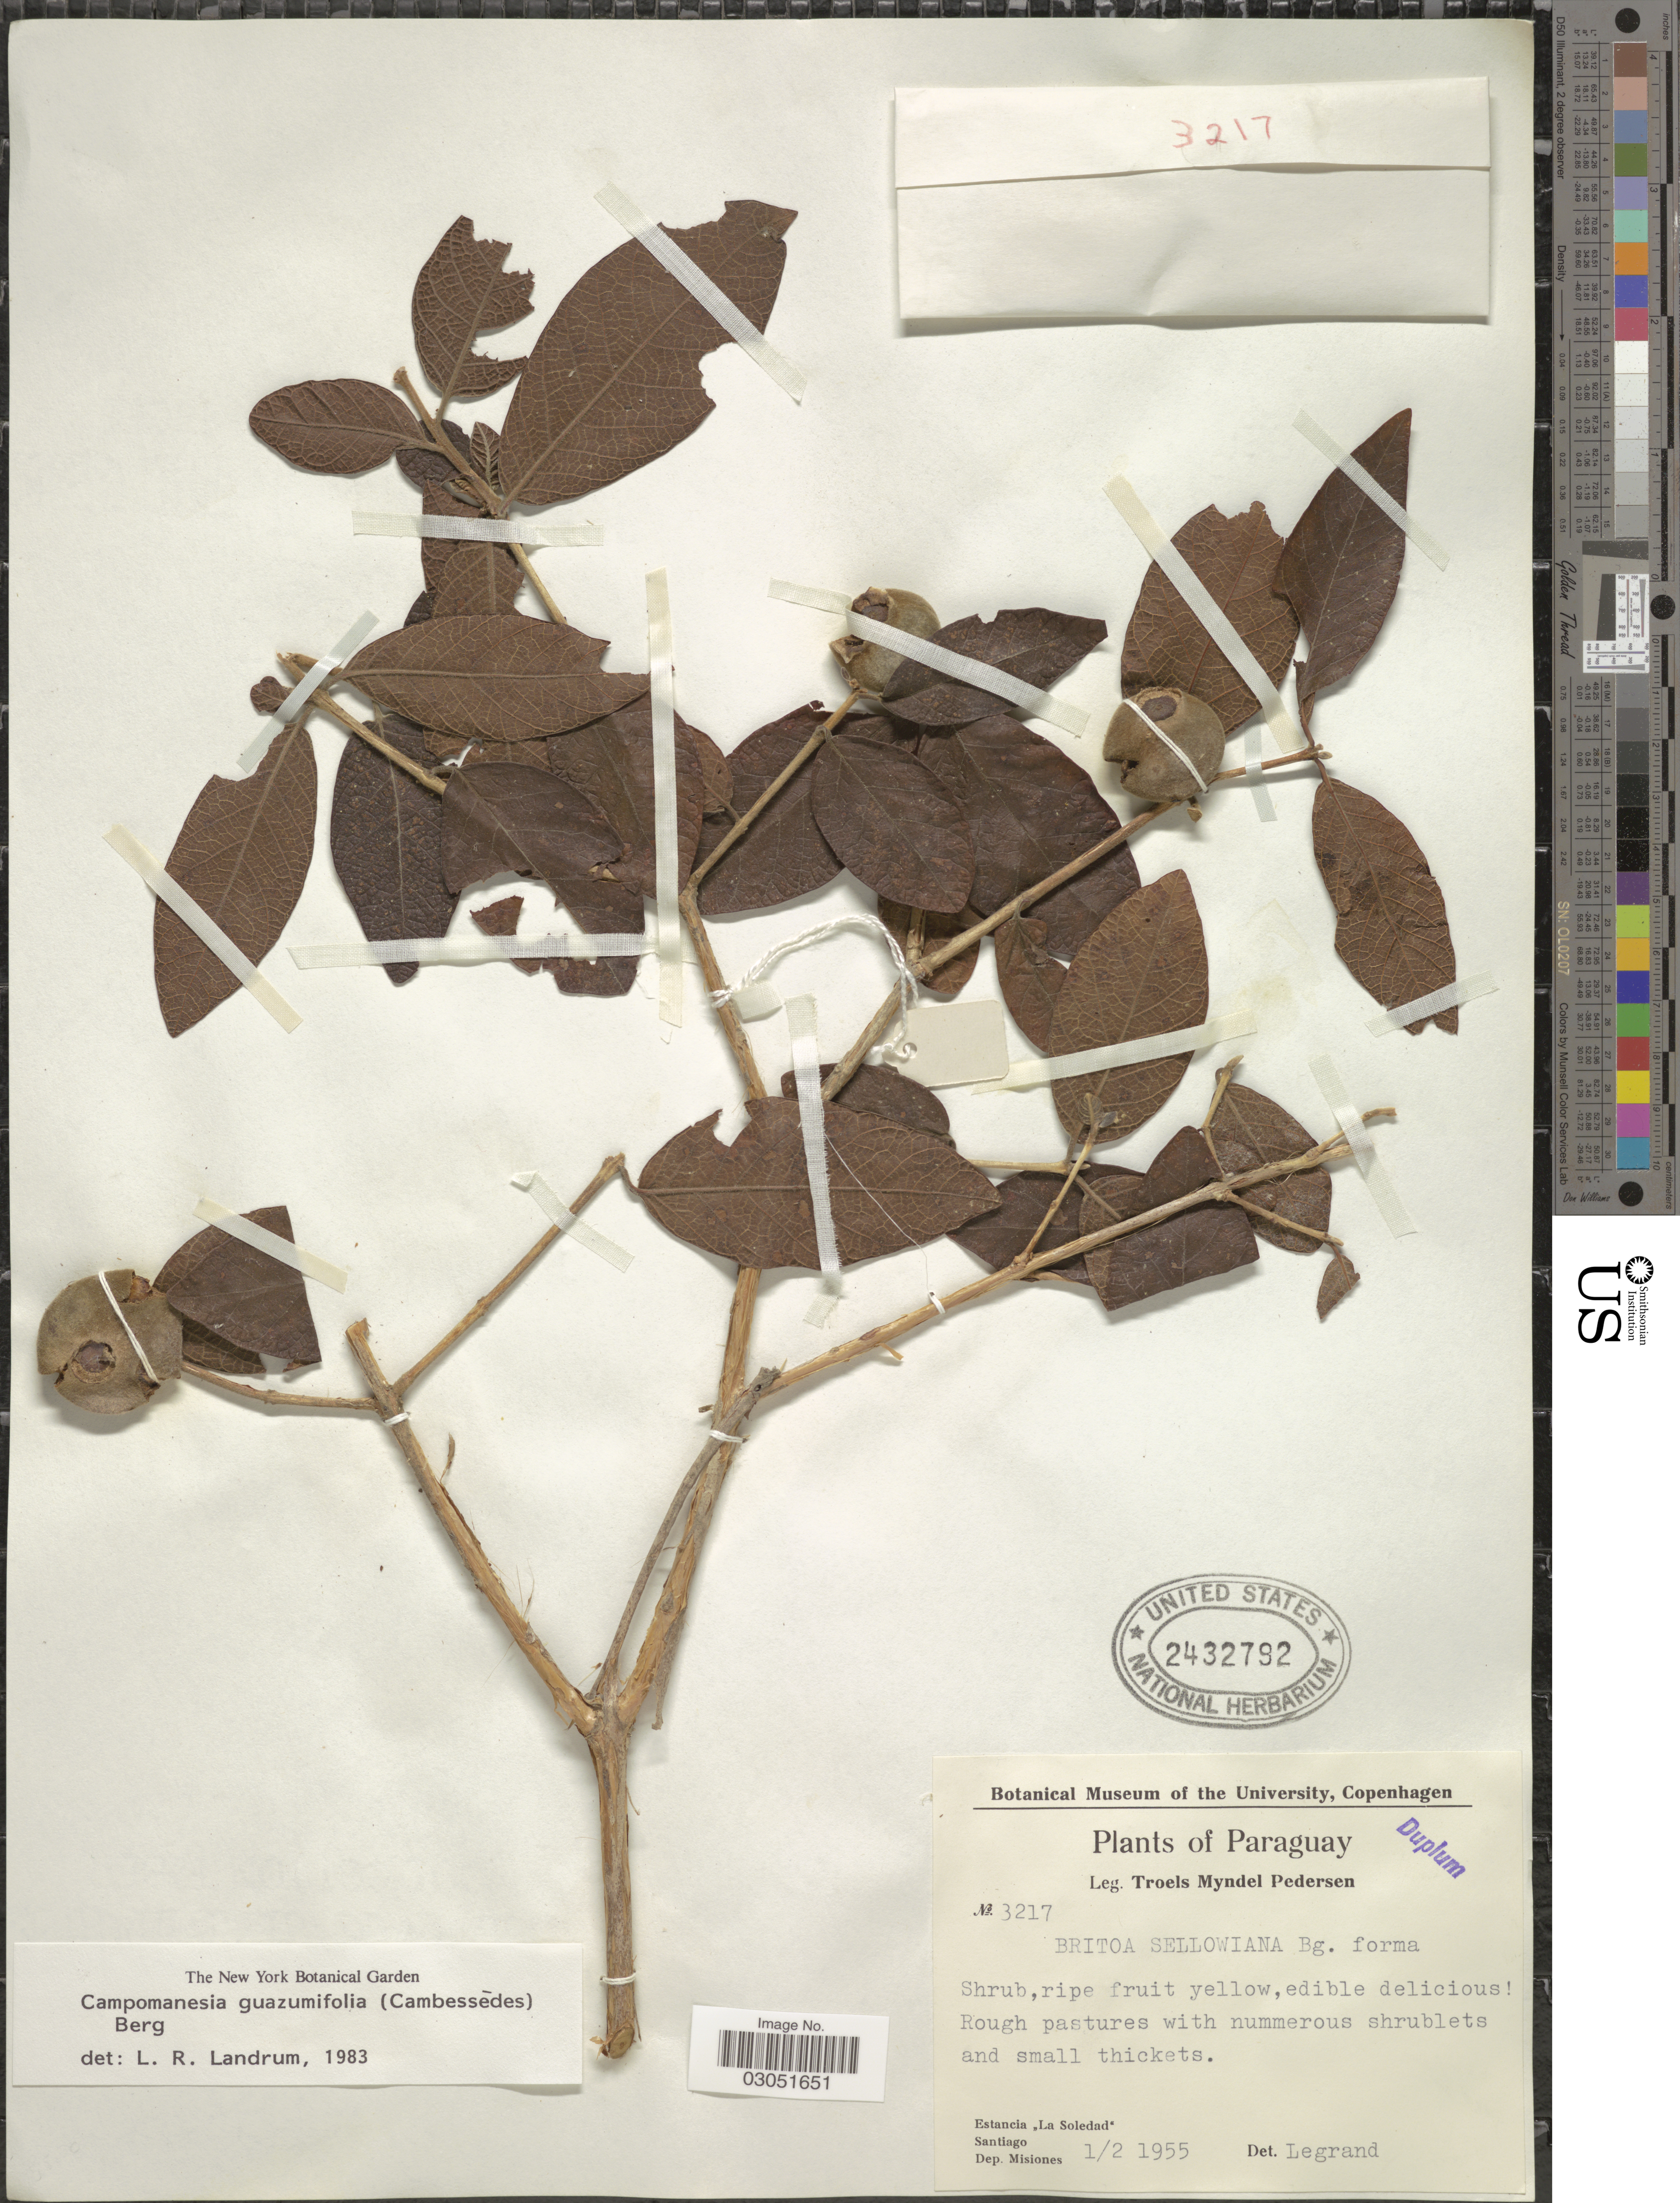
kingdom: Plantae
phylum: Tracheophyta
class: Magnoliopsida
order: Myrtales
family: Myrtaceae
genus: Campomanesia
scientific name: Campomanesia guazumifolia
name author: (Cambess.) O. Berg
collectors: T. Pederson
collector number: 3217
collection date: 1955-02-01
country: Paraguay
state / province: Misiones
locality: Estancia "La Soledad" Santiago. Dep. Misiones.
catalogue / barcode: US 2432792